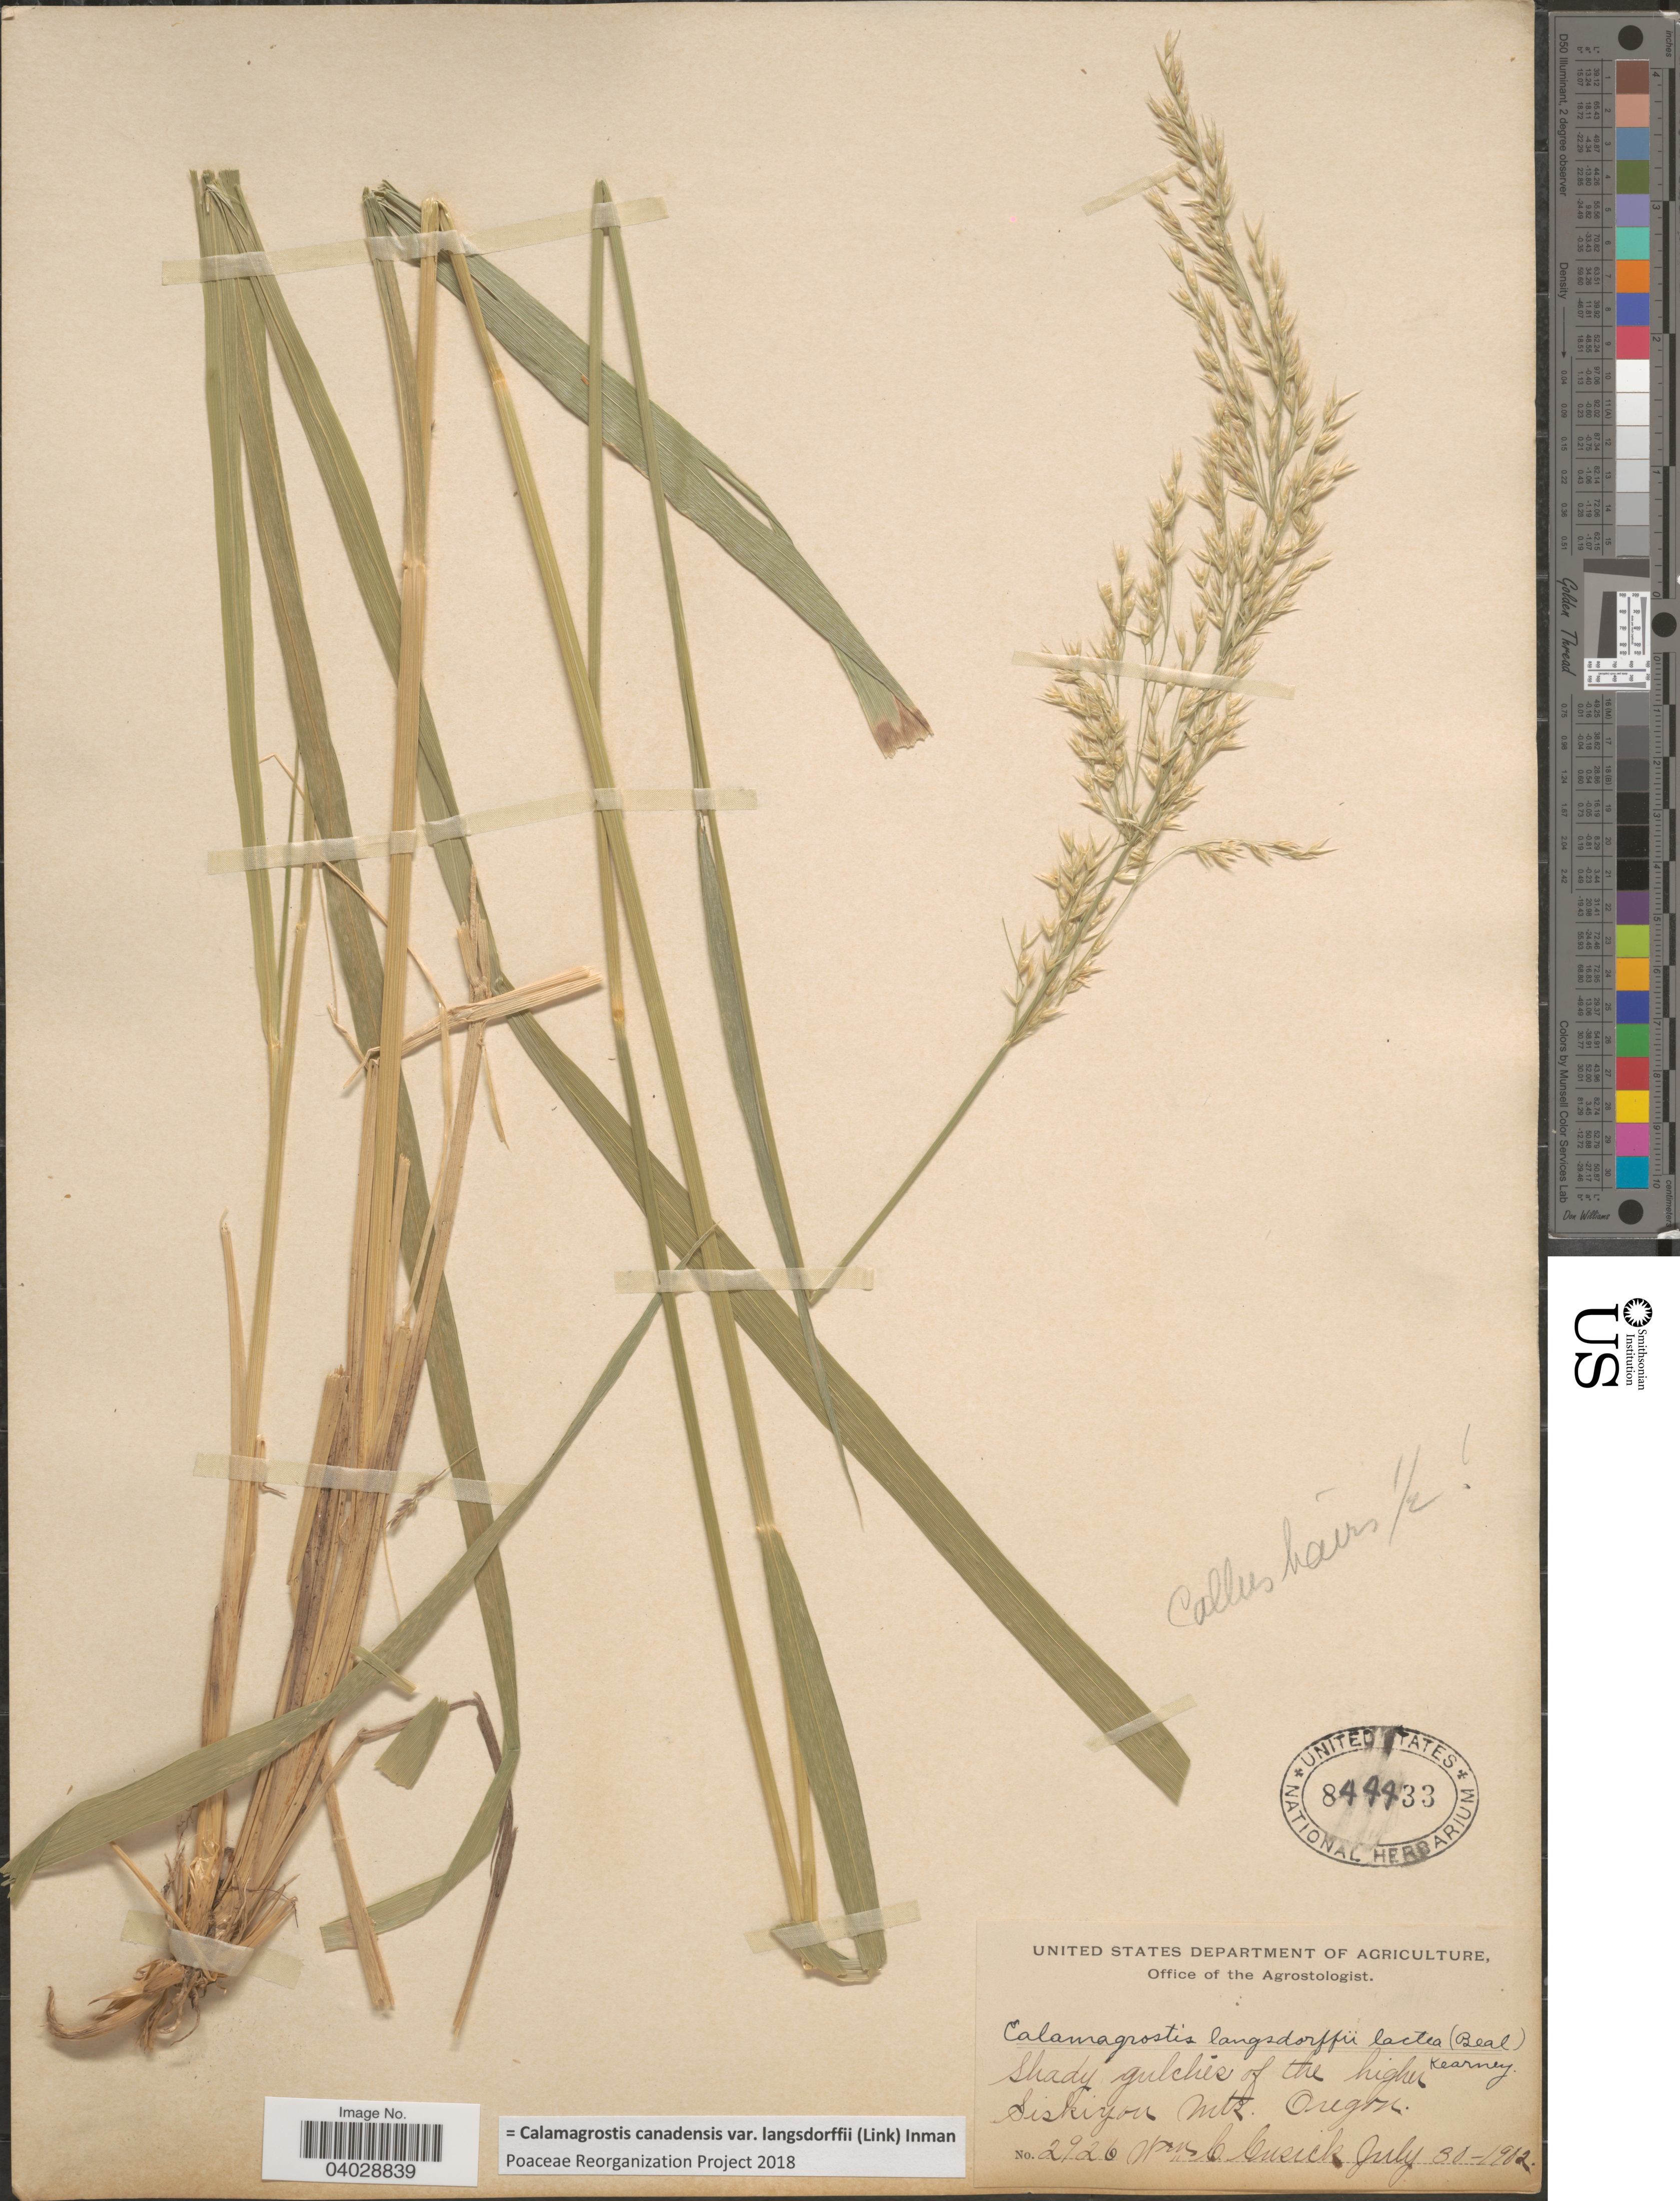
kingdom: Plantae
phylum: Tracheophyta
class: Liliopsida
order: Poales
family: Poaceae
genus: Calamagrostis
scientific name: Calamagrostis canadensis var. langsdorffii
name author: (Link) Inman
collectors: W. C. Cusick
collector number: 2926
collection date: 1902-07-30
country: United States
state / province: Oregon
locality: Shady gulches of the higher Siskiyou Mts.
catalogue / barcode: US 844433